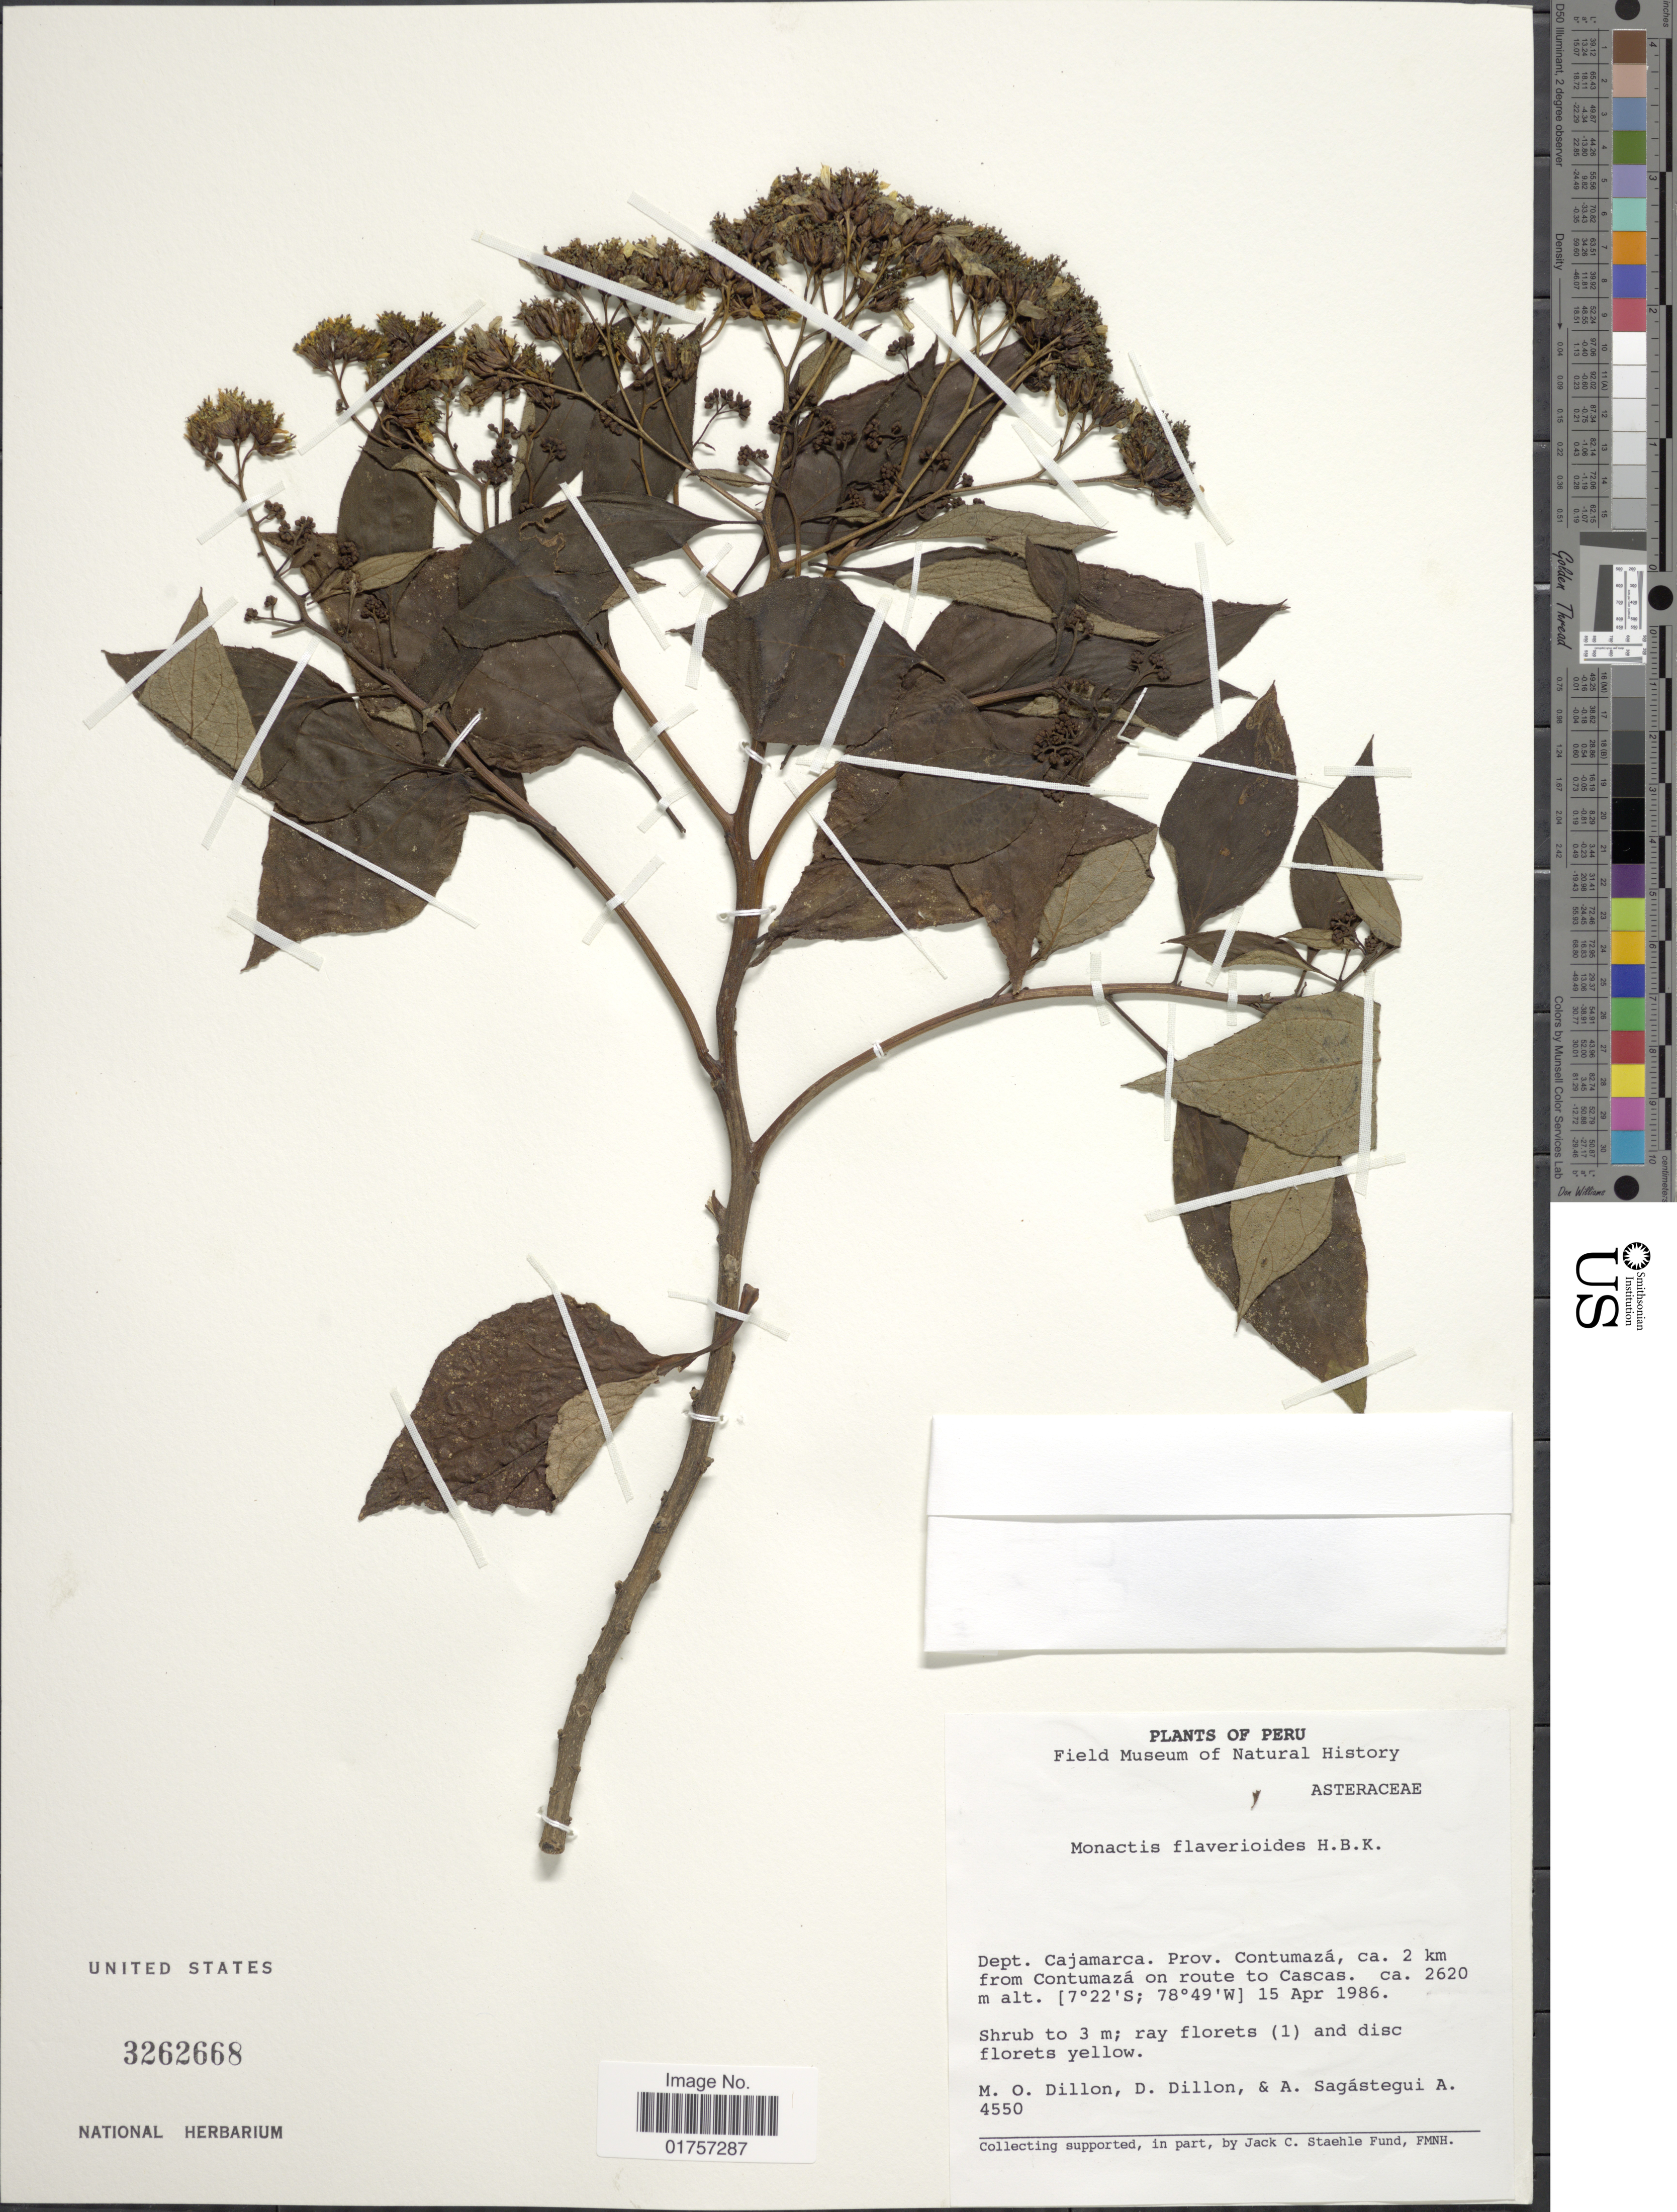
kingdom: Plantae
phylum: Tracheophyta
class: Magnoliopsida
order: Asterales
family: Asteraceae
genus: Monactis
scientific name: Monactis flaverioides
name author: Humb.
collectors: M. O. Dillon, D. Dillon & A. Sagástegui A.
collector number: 4550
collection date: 1986-04-15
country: Peru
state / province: Cajamarca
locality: Prov. Contumazá, ca. 2 km from Contumazá on route to Cascas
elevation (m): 2620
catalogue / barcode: US 3262668